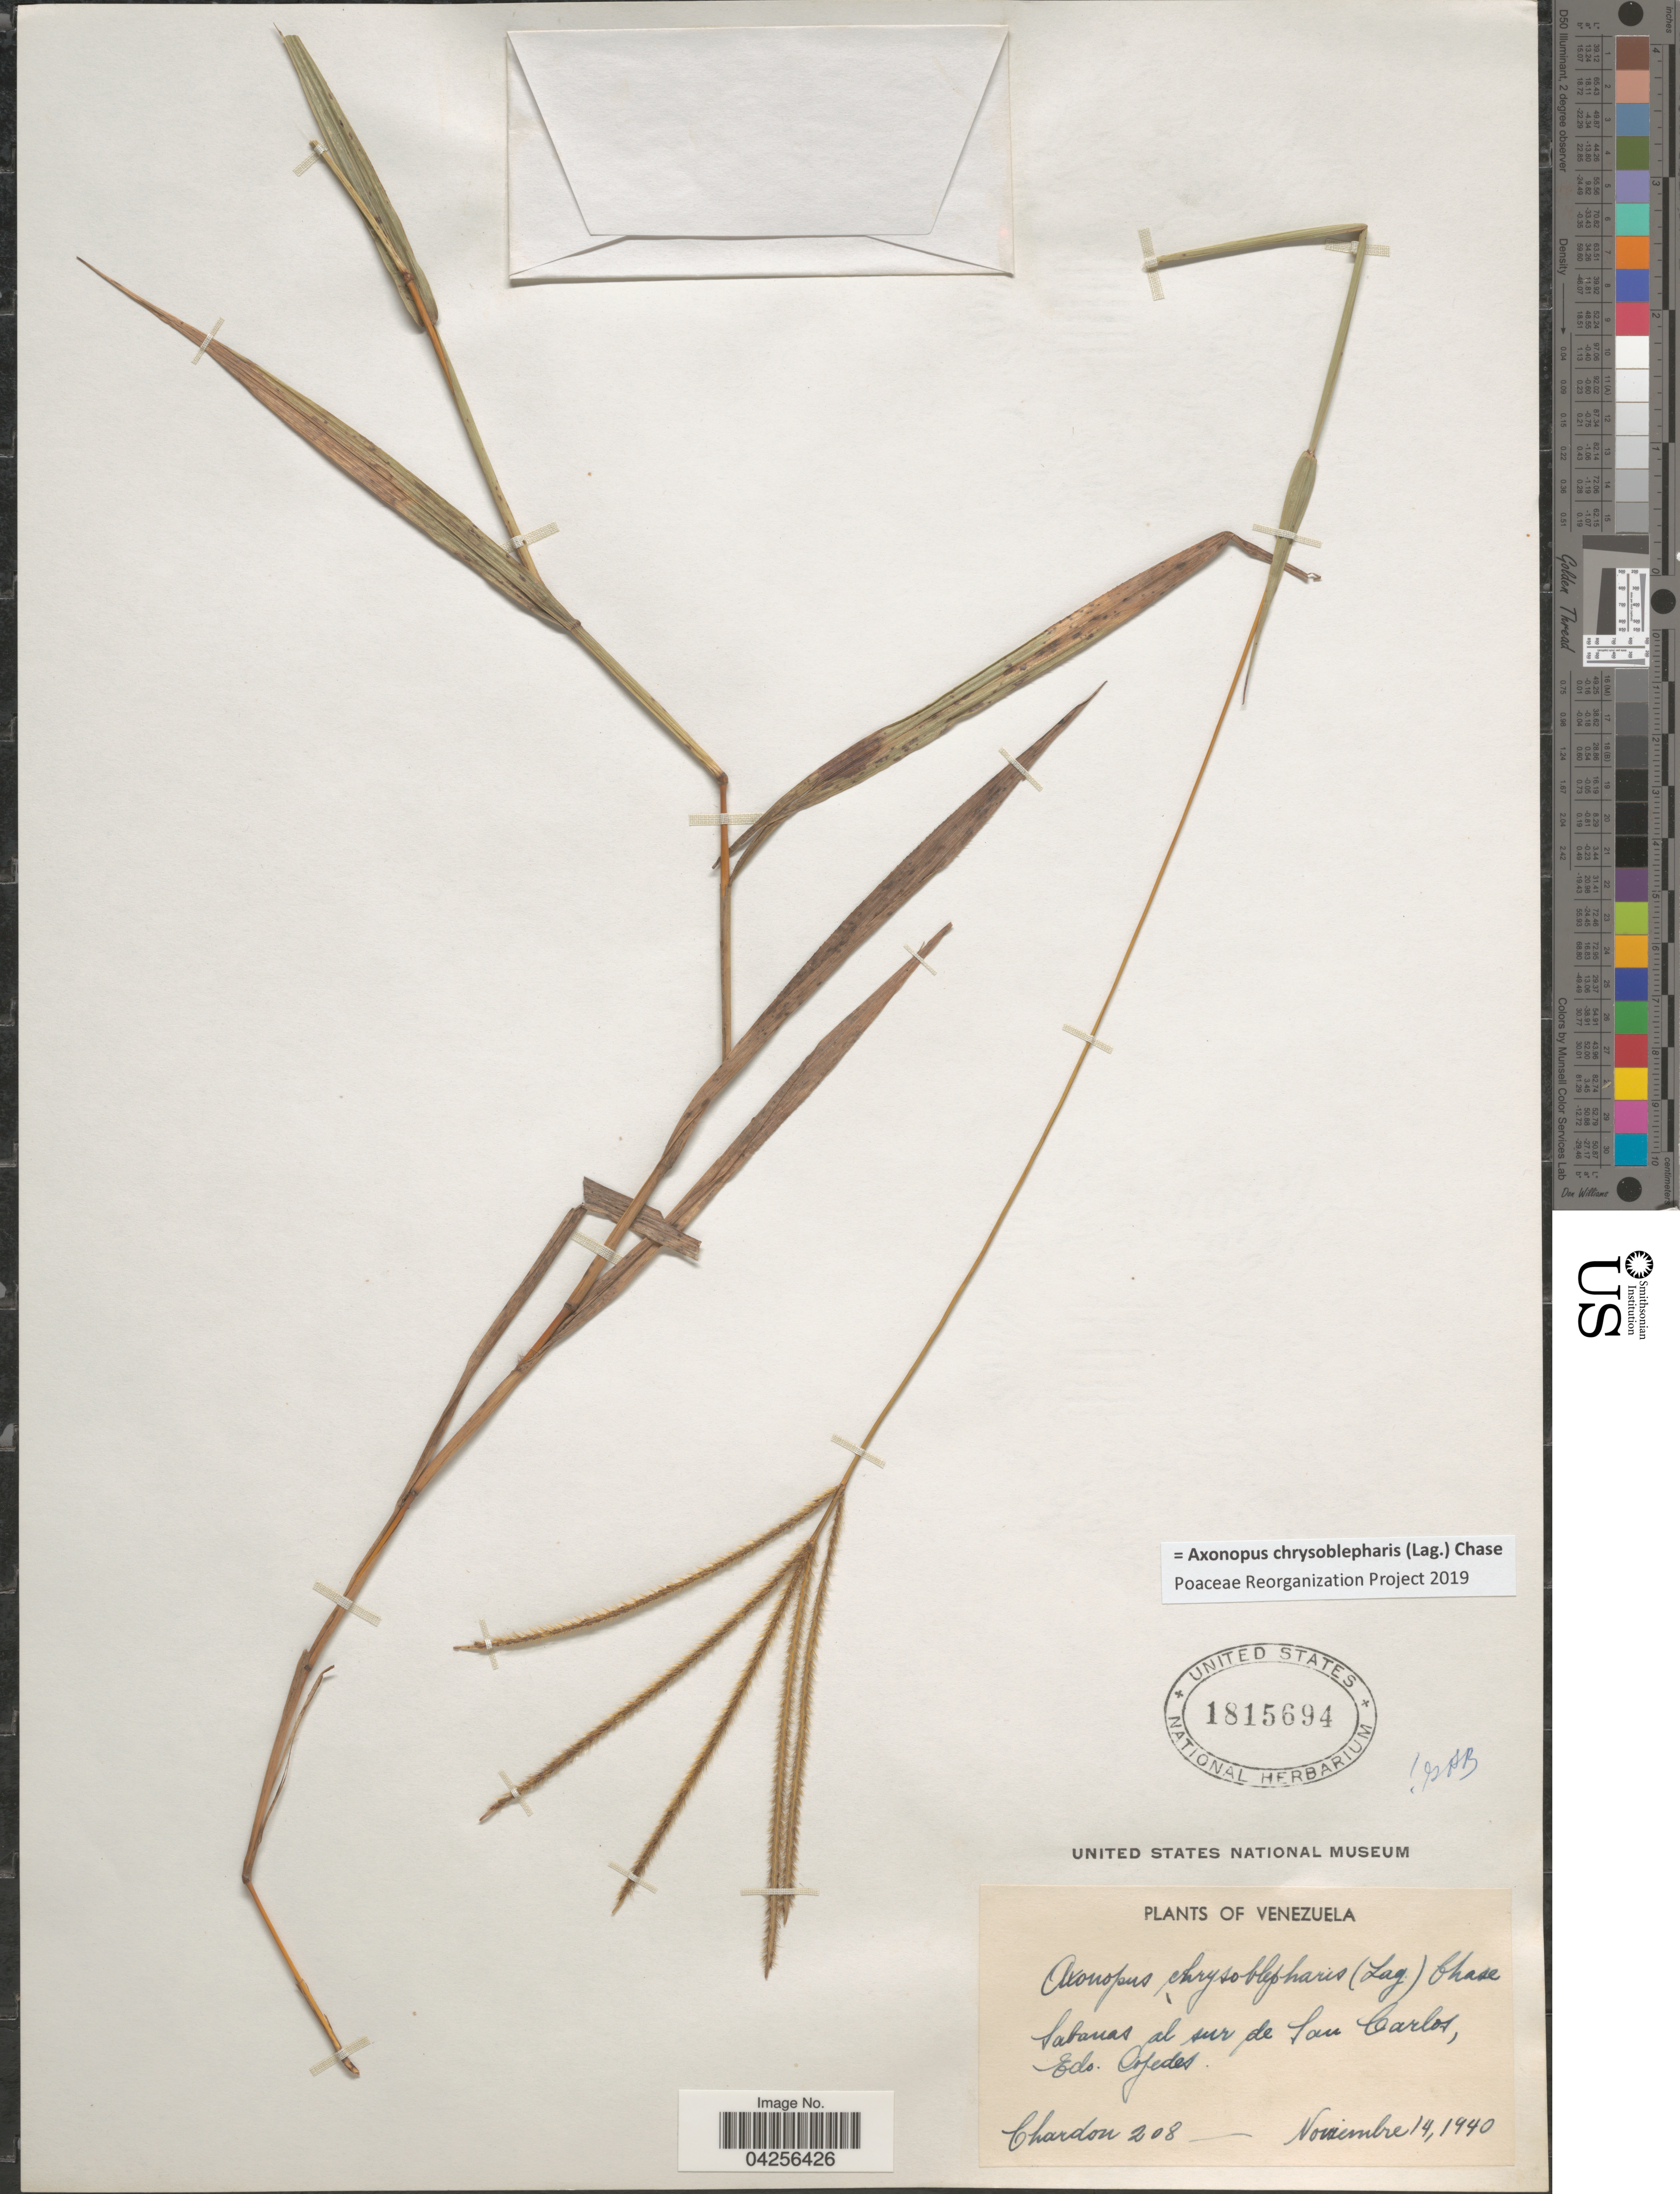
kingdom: Plantae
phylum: Tracheophyta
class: Liliopsida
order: Poales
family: Poaceae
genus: Axonopus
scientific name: Axonopus chrysoblepharis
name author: (Lag.) Chase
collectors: Chardon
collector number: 208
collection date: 1940-11-14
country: Venezuela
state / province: Cojedes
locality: Sabanas al sur de San Carlos.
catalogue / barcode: US 1815694